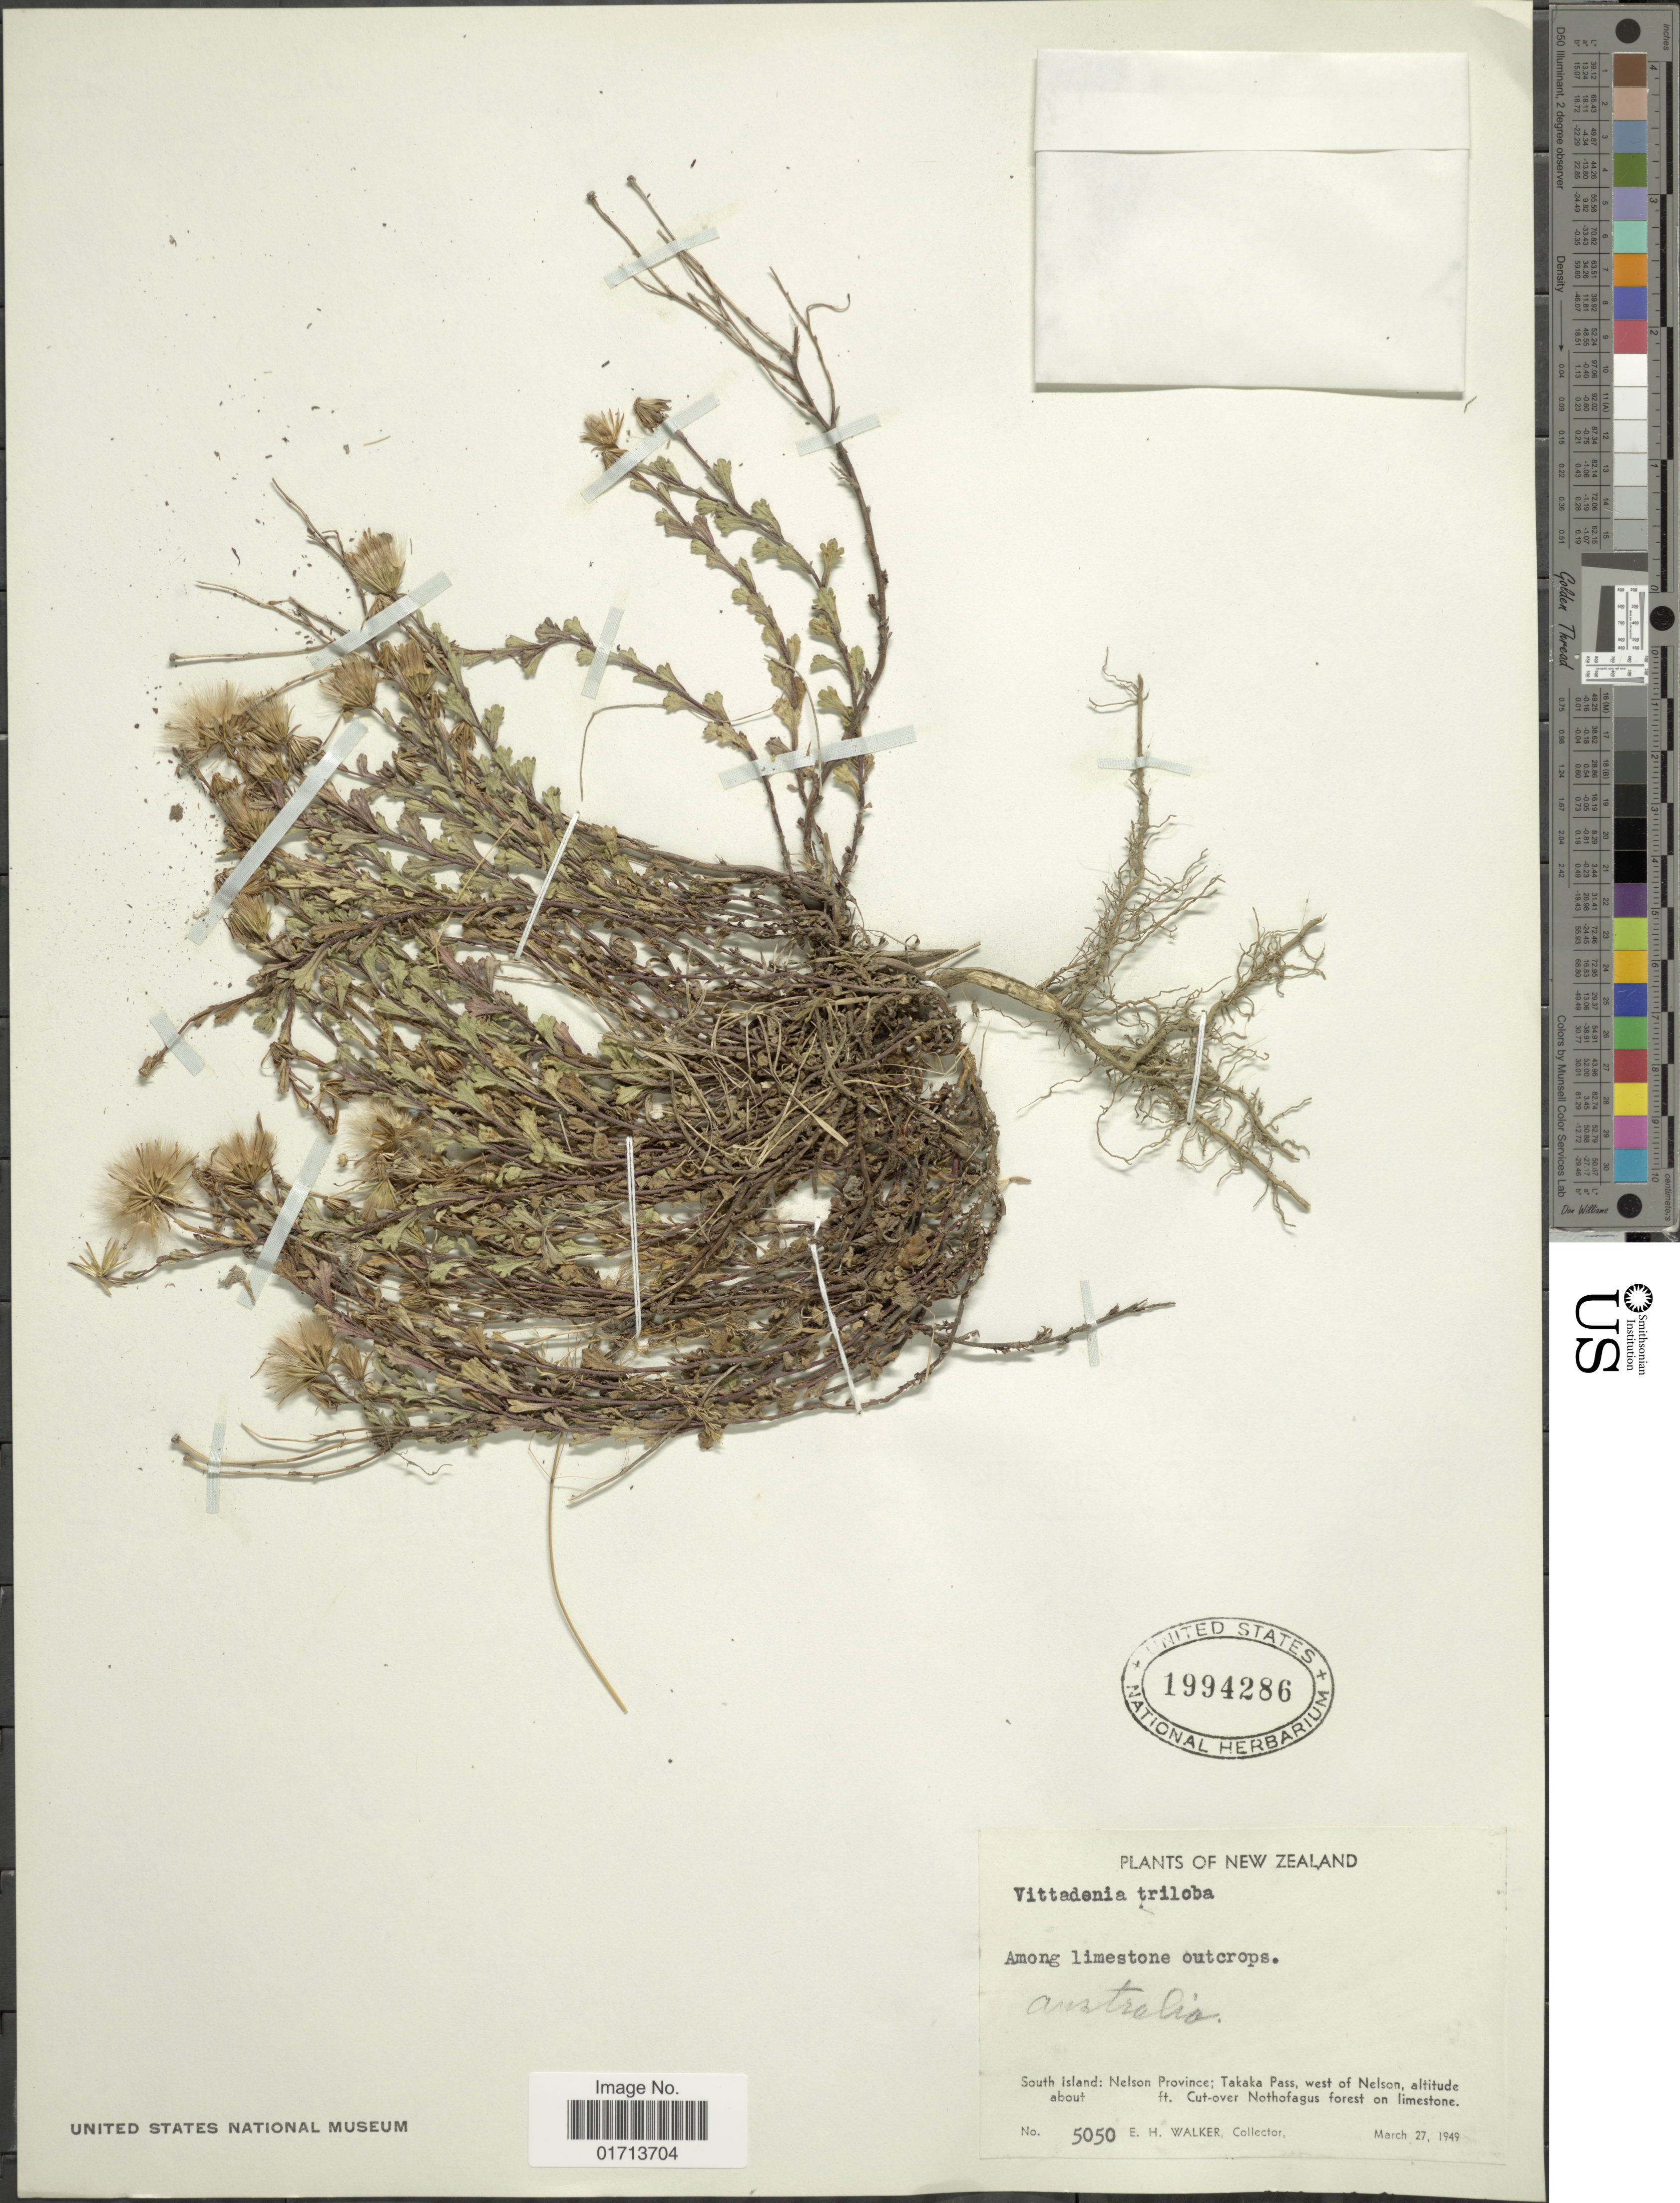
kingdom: Plantae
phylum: Tracheophyta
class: Magnoliopsida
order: Asterales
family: Asteraceae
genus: Vittadinia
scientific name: Vittadinia triloba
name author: (Gaudich.) DC.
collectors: E. H. Walker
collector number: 5050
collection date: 1949-03-27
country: New Zealand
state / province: Nelson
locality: South Island: Nelson Province; Takaka Pass, west of Nelson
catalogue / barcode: US 1994286